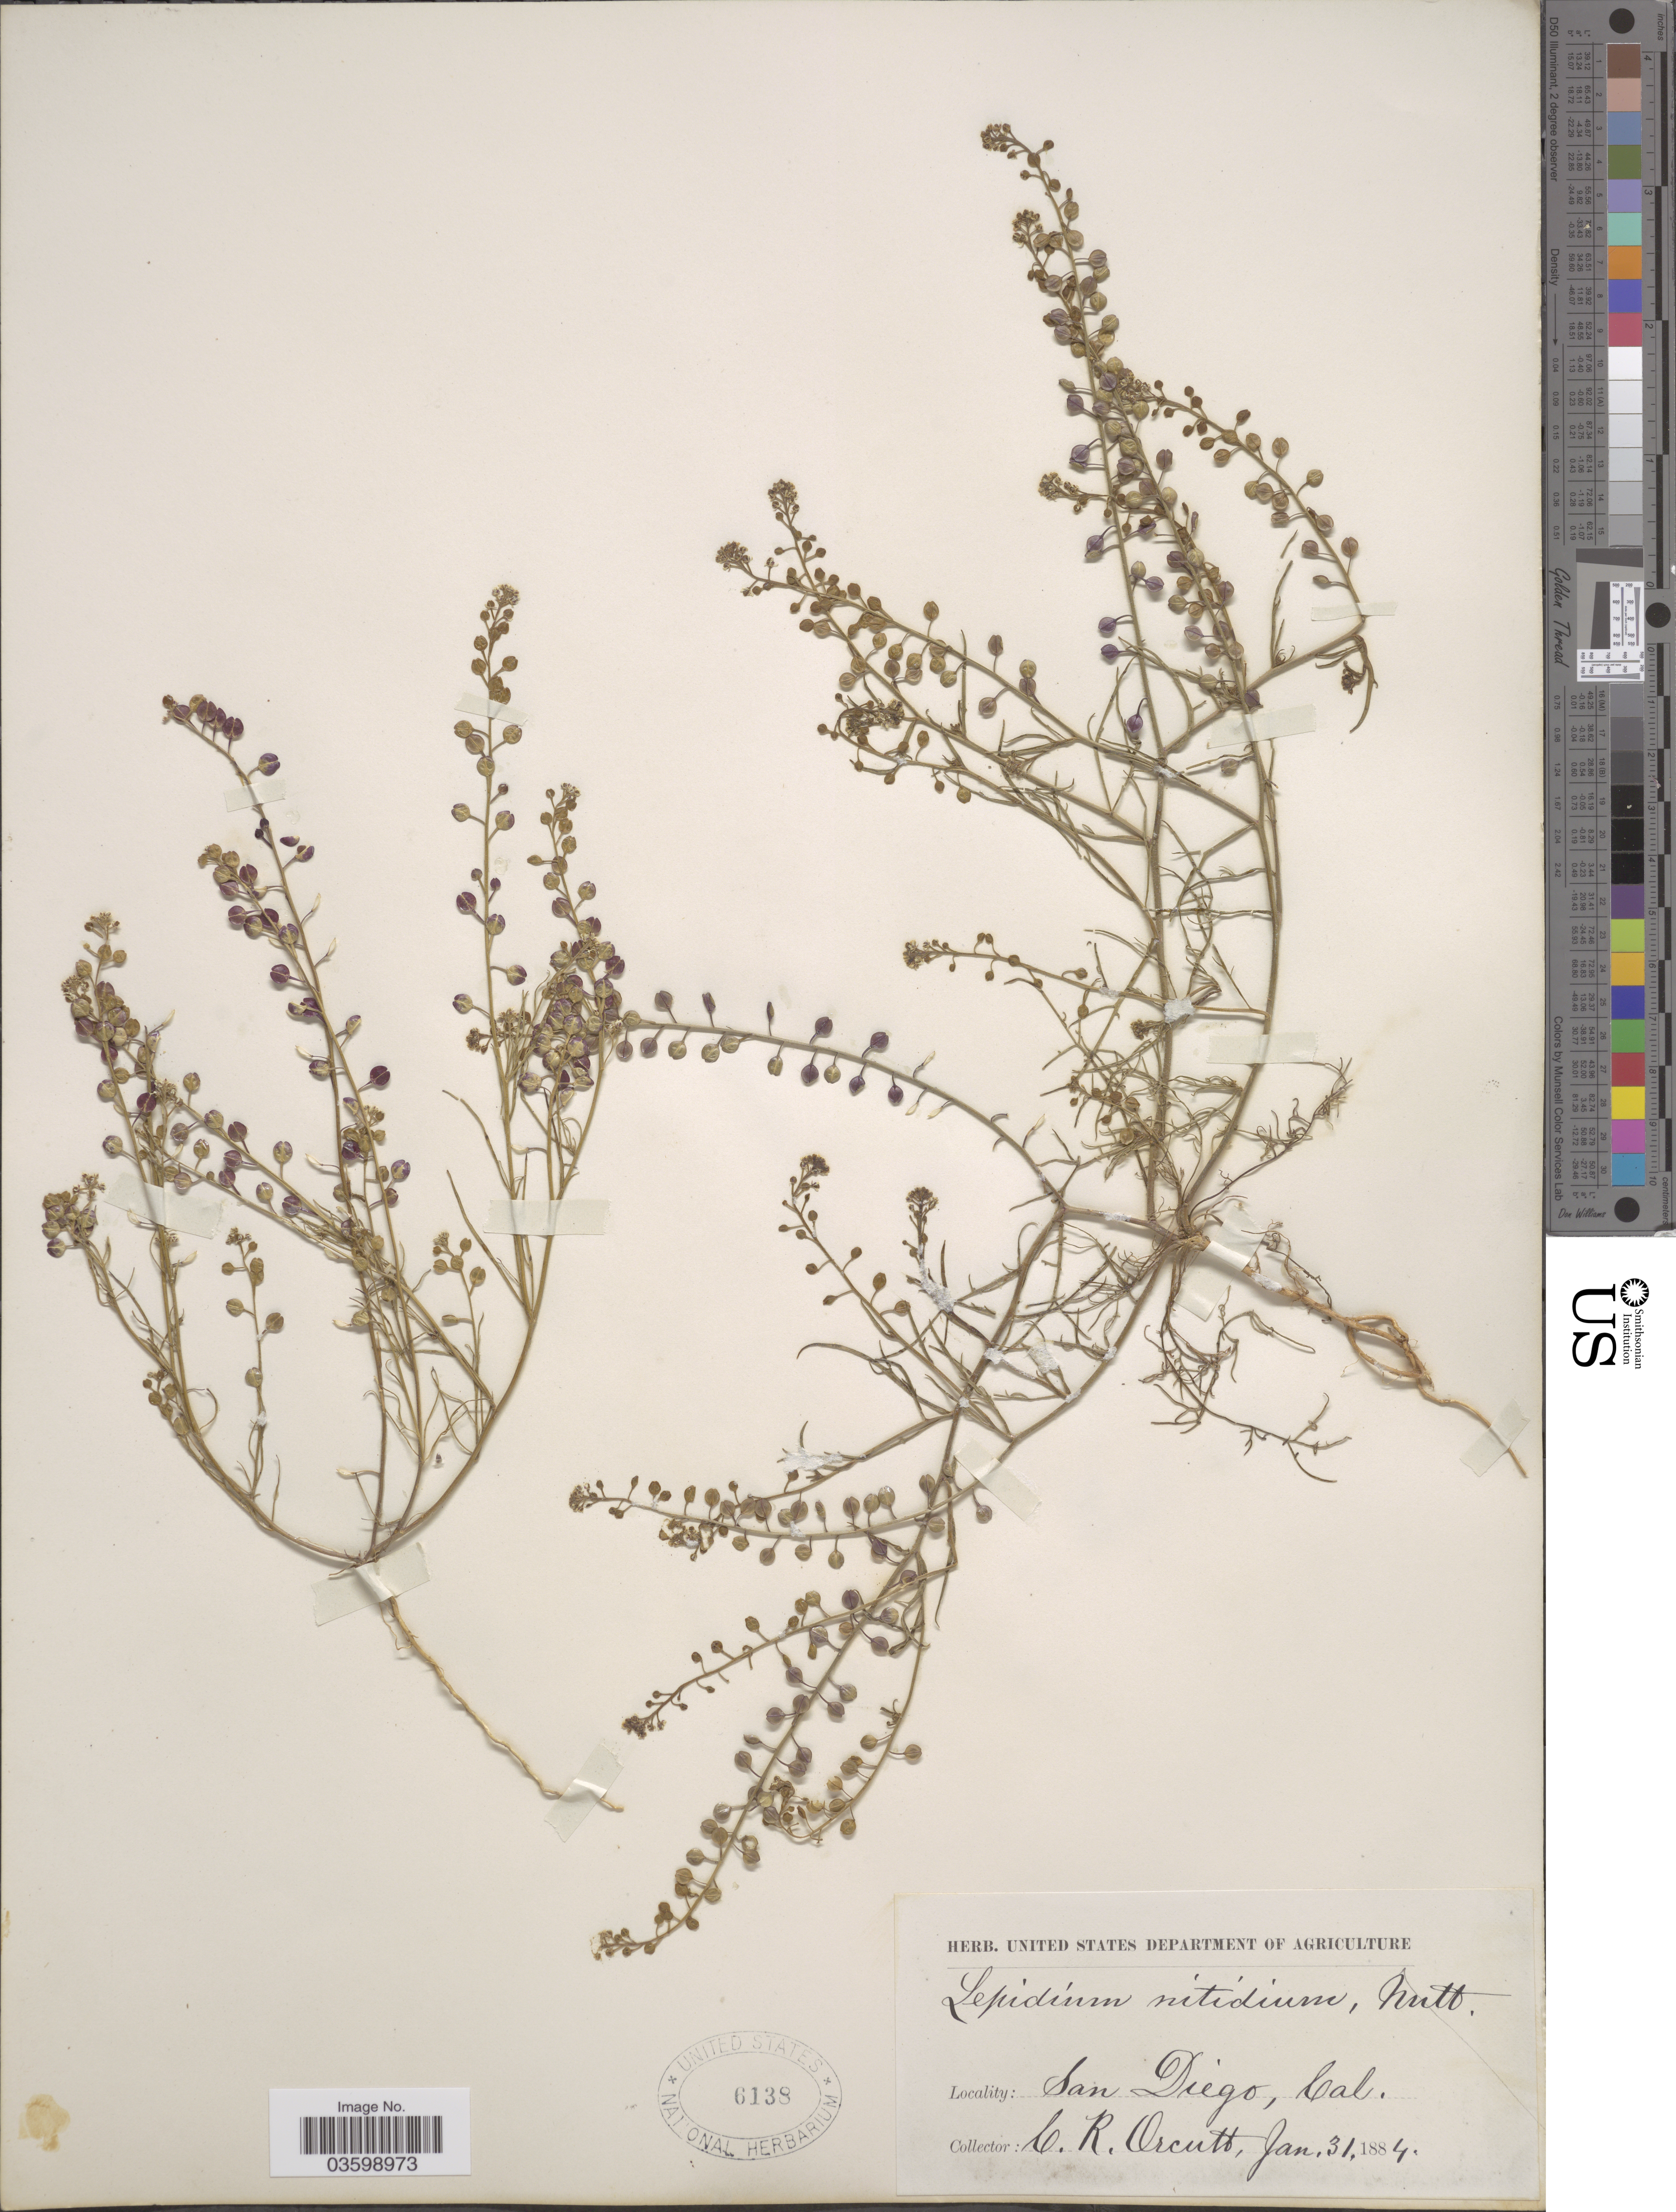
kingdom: Plantae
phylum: Tracheophyta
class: Magnoliopsida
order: Brassicales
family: Brassicaceae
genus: Lepidium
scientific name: Lepidium nitidum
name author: Nutt.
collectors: C. R. Orcutt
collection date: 1884-01-31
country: United States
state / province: California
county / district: San Diego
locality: San Diego.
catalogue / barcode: US 6138